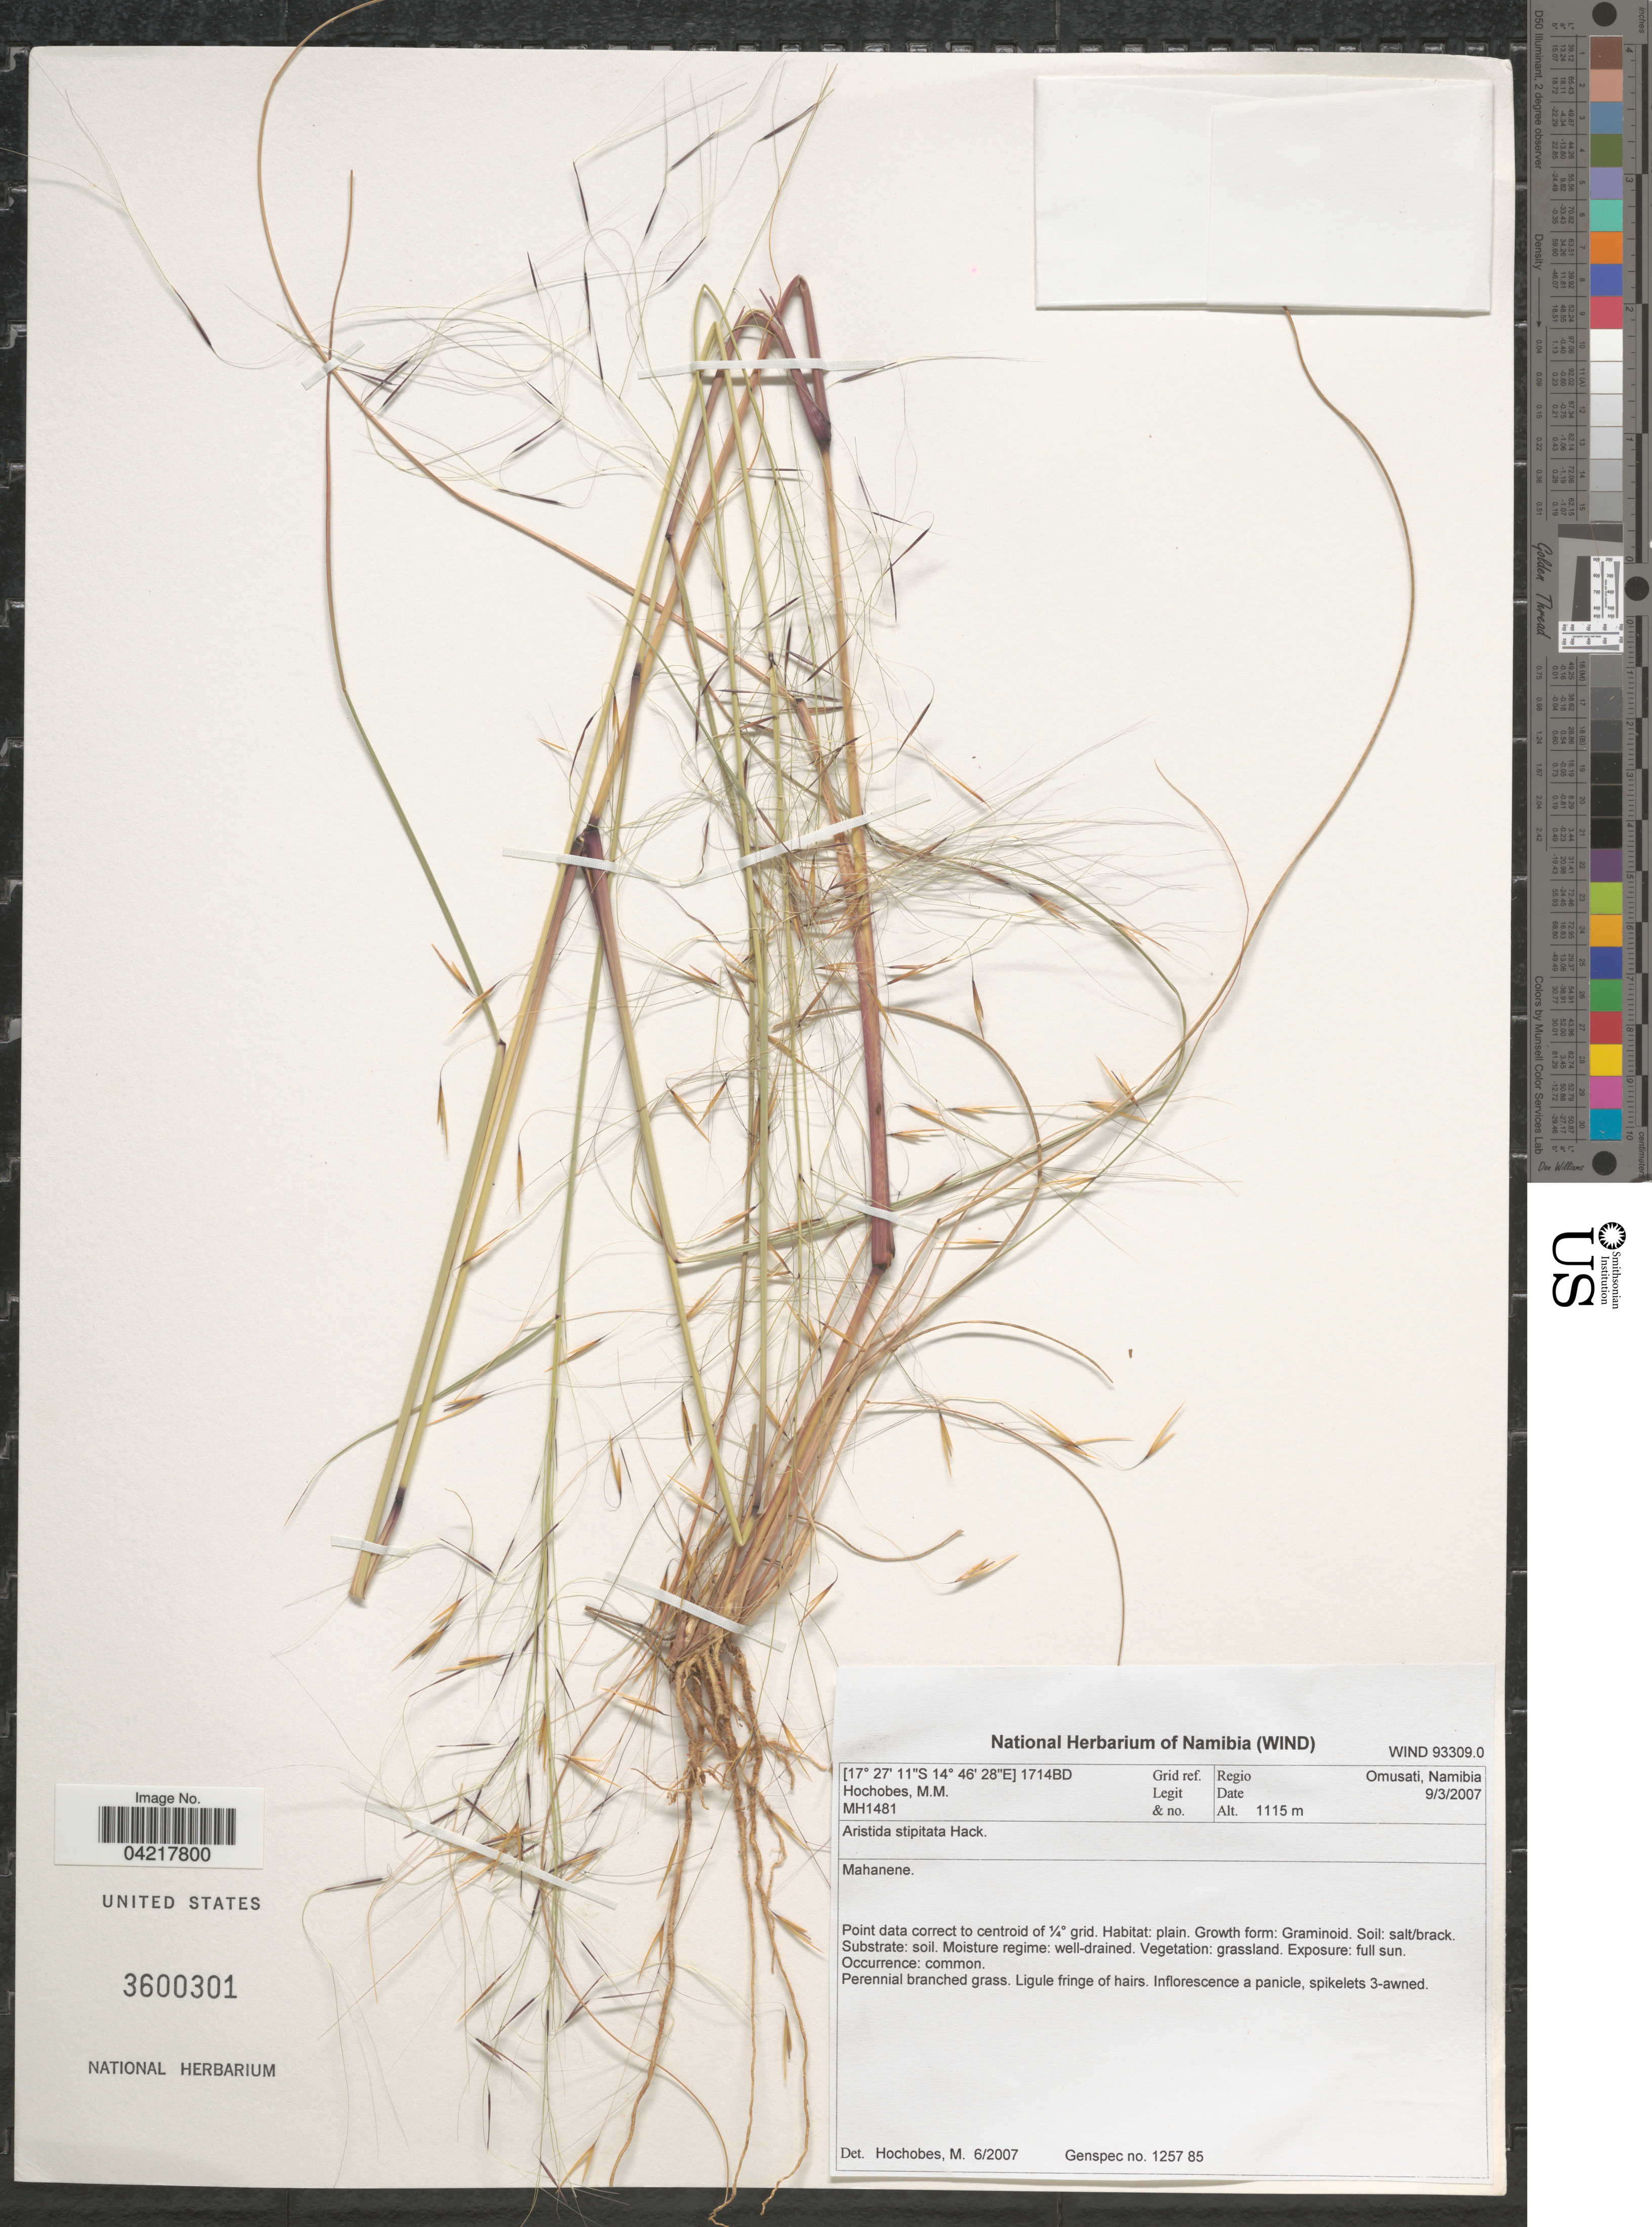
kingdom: Plantae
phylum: Tracheophyta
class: Liliopsida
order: Poales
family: Poaceae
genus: Aristida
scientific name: Aristida stipitata var. graciliflora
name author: (Pilg.) De Winter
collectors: M. Hochobes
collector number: MH1481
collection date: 2007-03-09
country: Namibia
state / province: Omusati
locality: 1714BD Grid ref. Regio Omusati. Mahanene.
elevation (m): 1115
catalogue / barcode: US 3600301